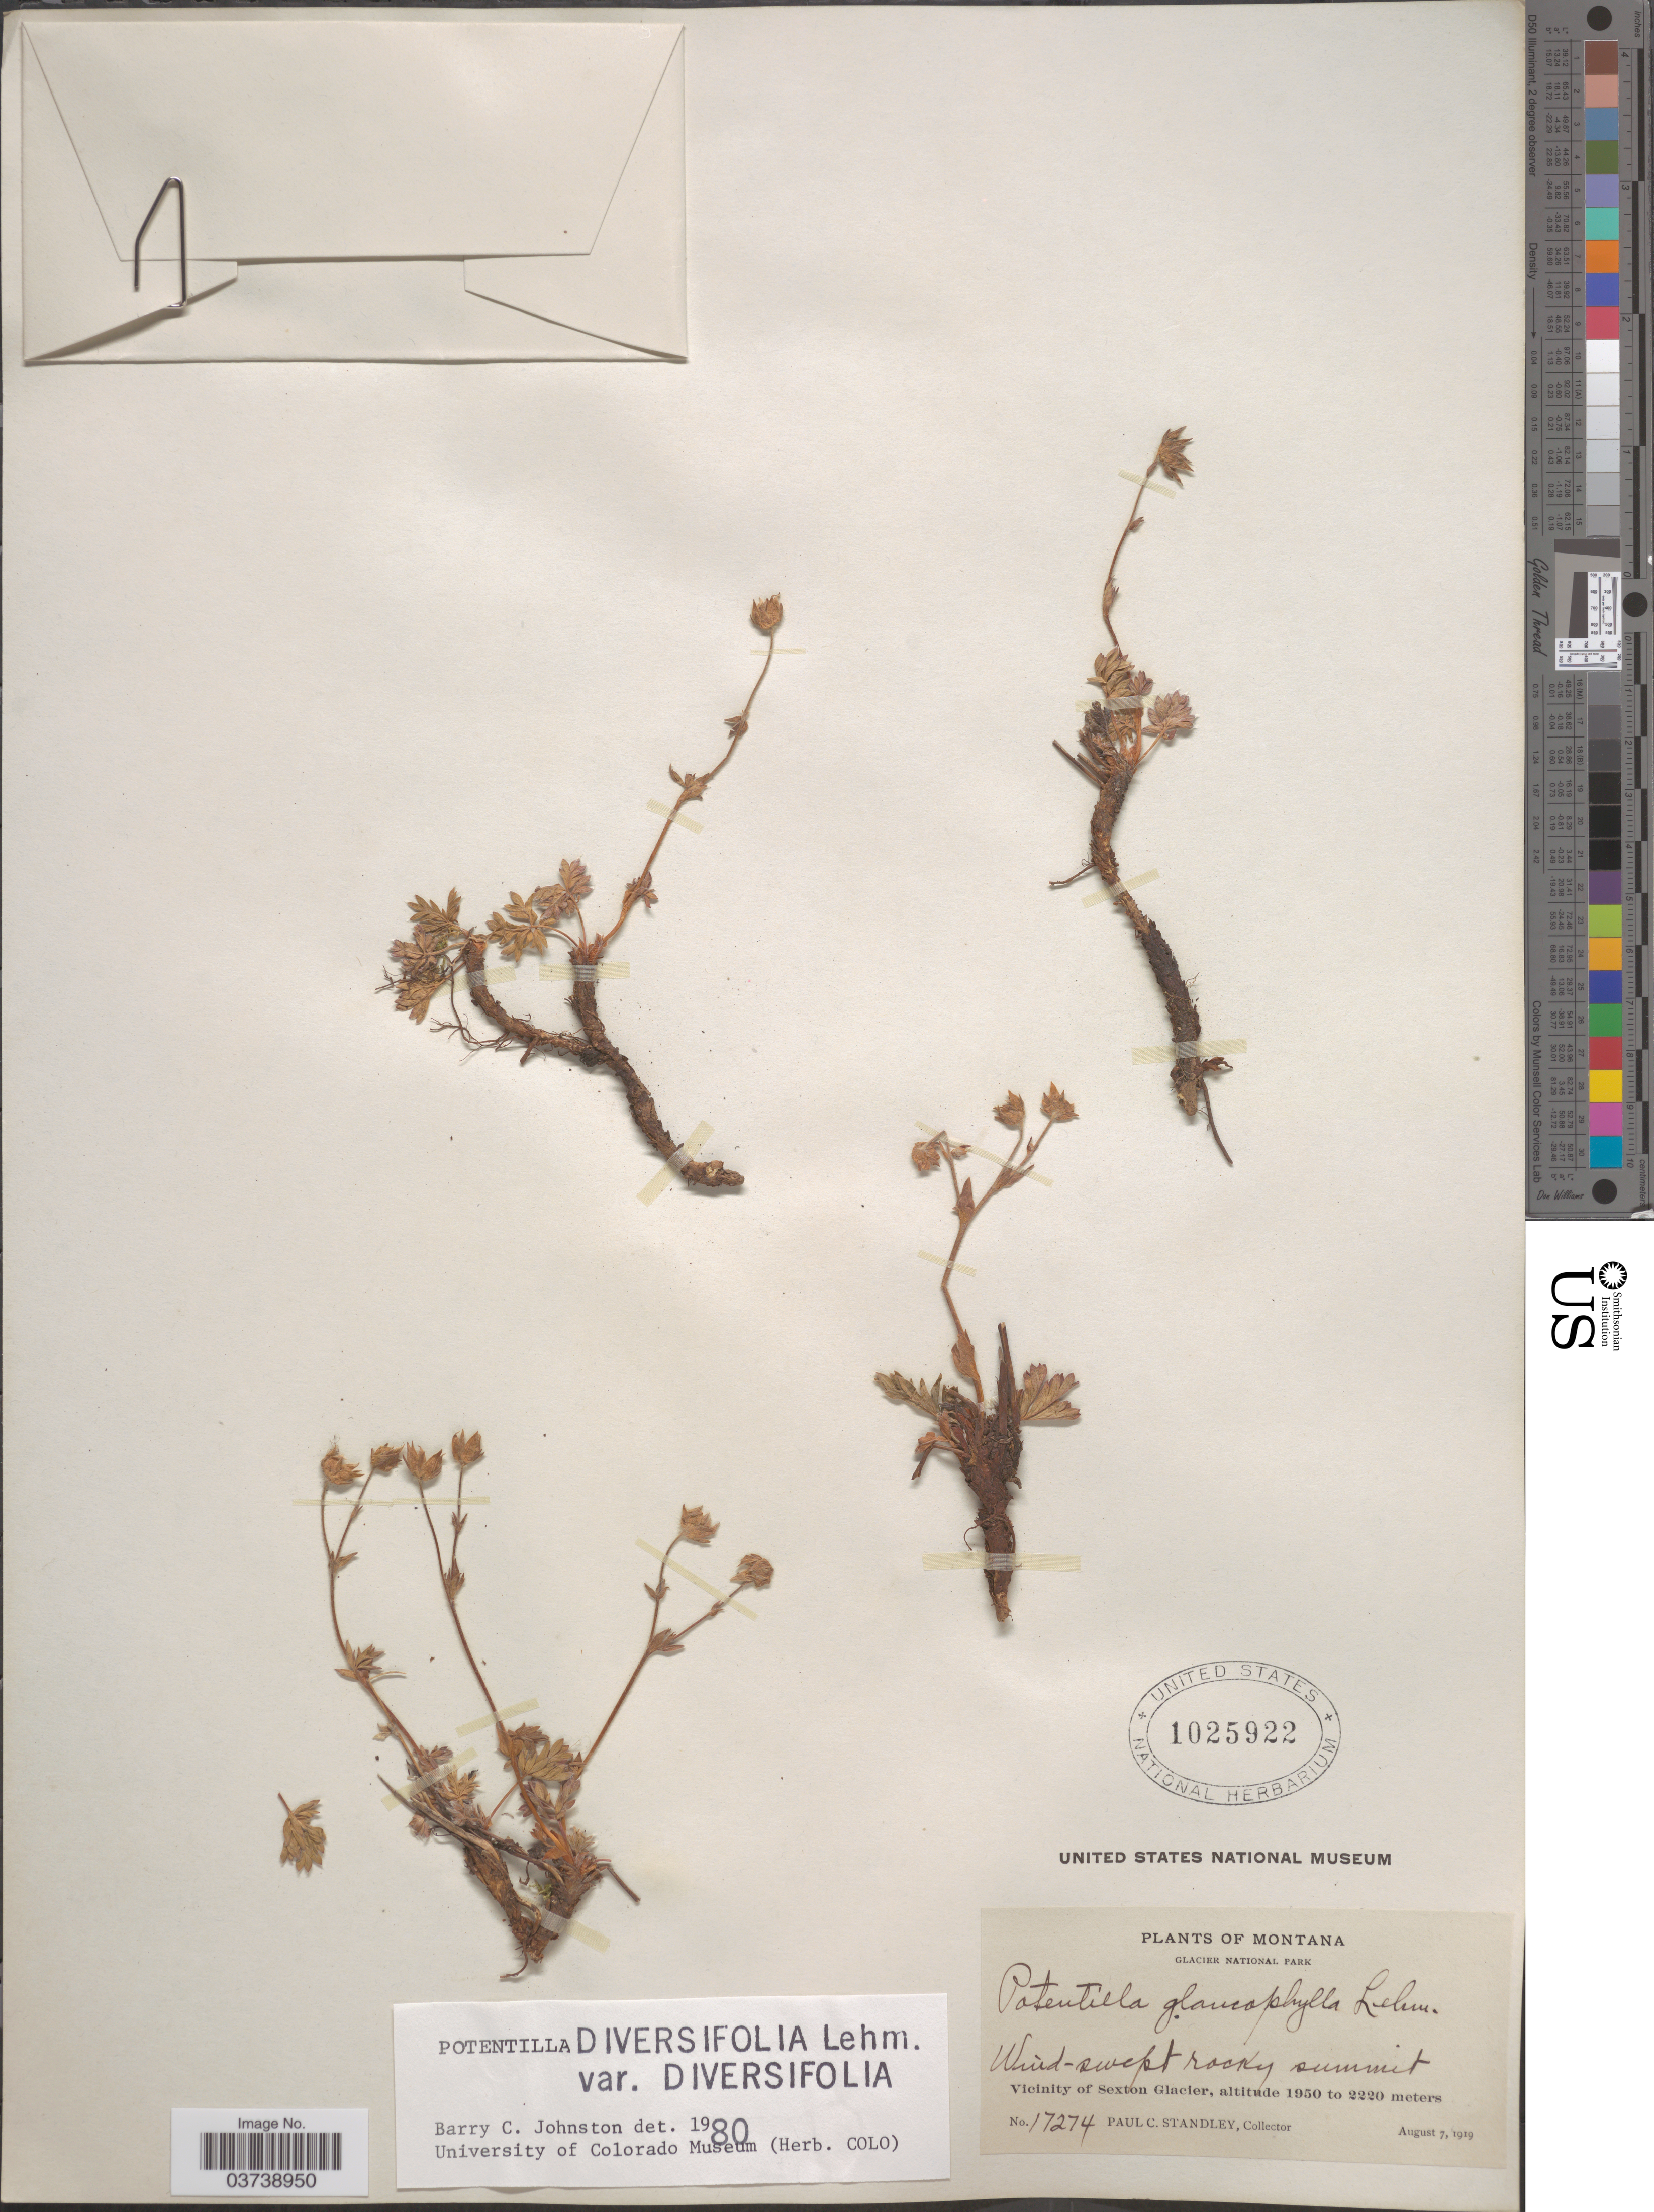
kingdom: Plantae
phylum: Tracheophyta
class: Magnoliopsida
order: Rosales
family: Rosaceae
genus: Potentilla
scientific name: Potentilla diversifolia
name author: Lehm.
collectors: P. C. Standley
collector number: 17274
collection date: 1919-08-07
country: United States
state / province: Montana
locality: Glacier National Park. Vicinity of Sexton Glacier.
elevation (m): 1950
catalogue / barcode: US 1025922